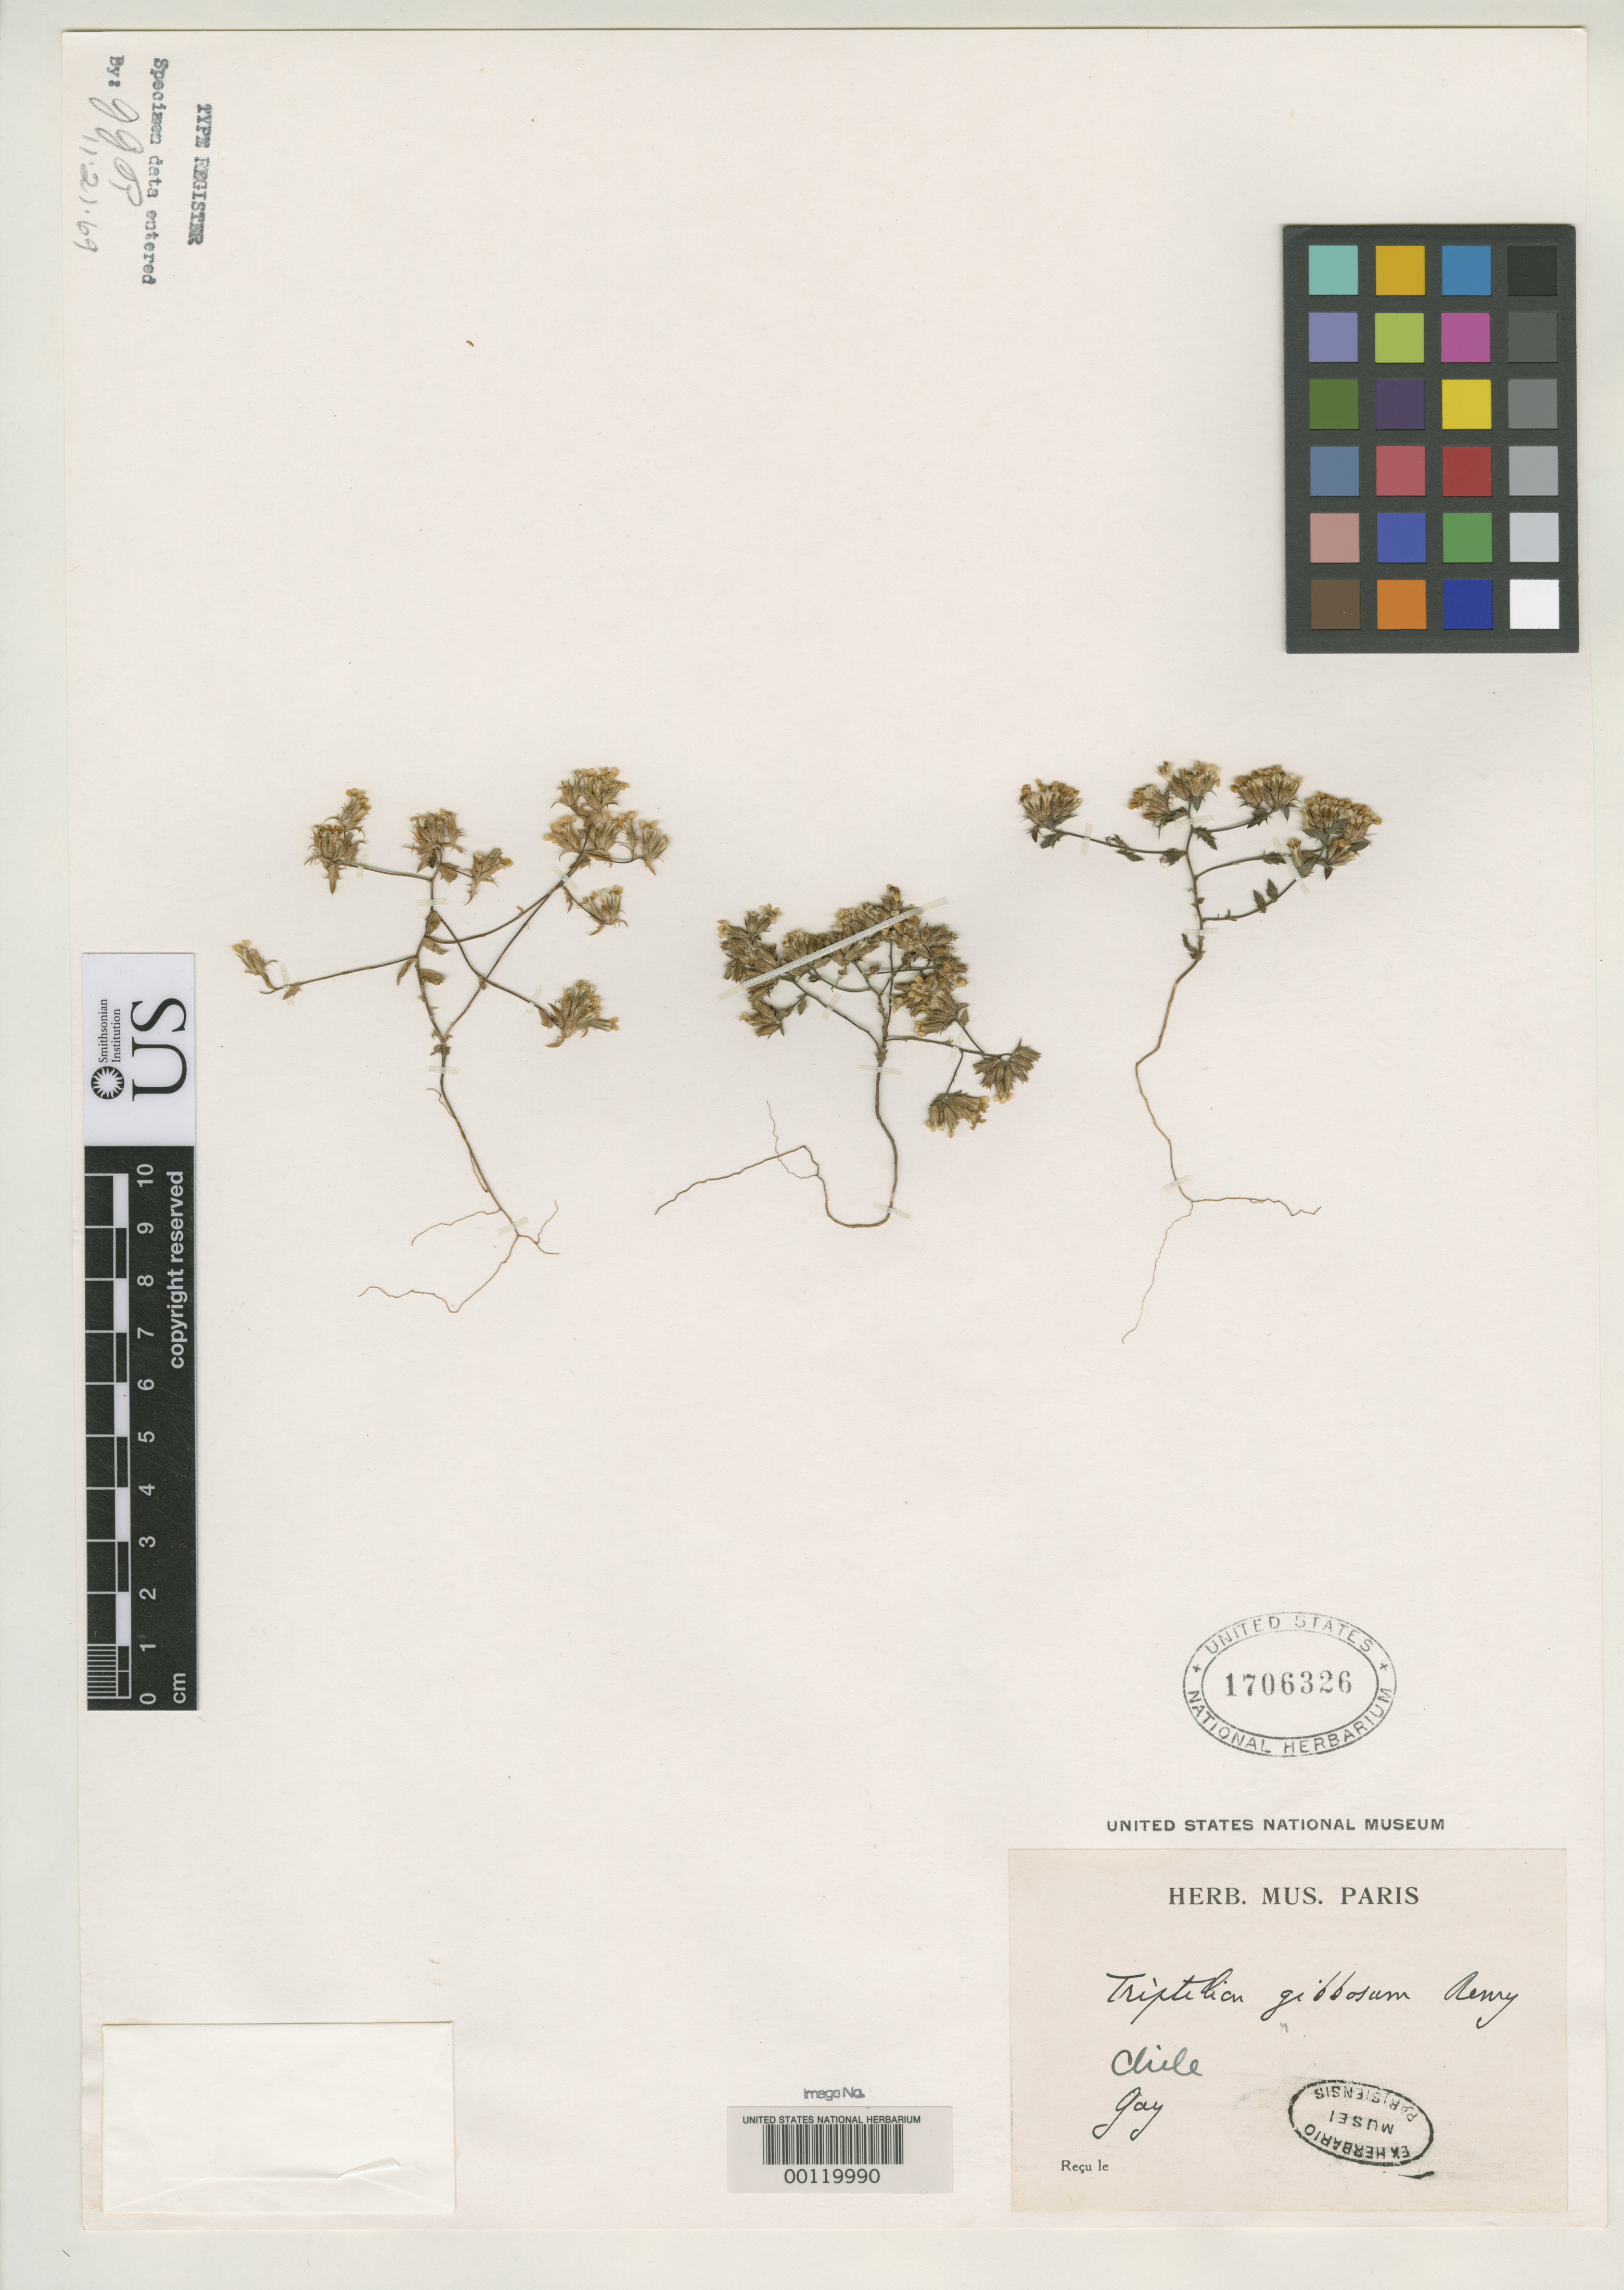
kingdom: Plantae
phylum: Tracheophyta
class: Magnoliopsida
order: Asterales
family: Asteraceae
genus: Triptilion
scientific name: Triptilion gibbosum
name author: J. Rémy in Gay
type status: Isotype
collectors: C. Gay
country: Chile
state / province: O'Higgins (VI)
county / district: Colchagua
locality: Near Talcareque.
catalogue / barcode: US 1706326